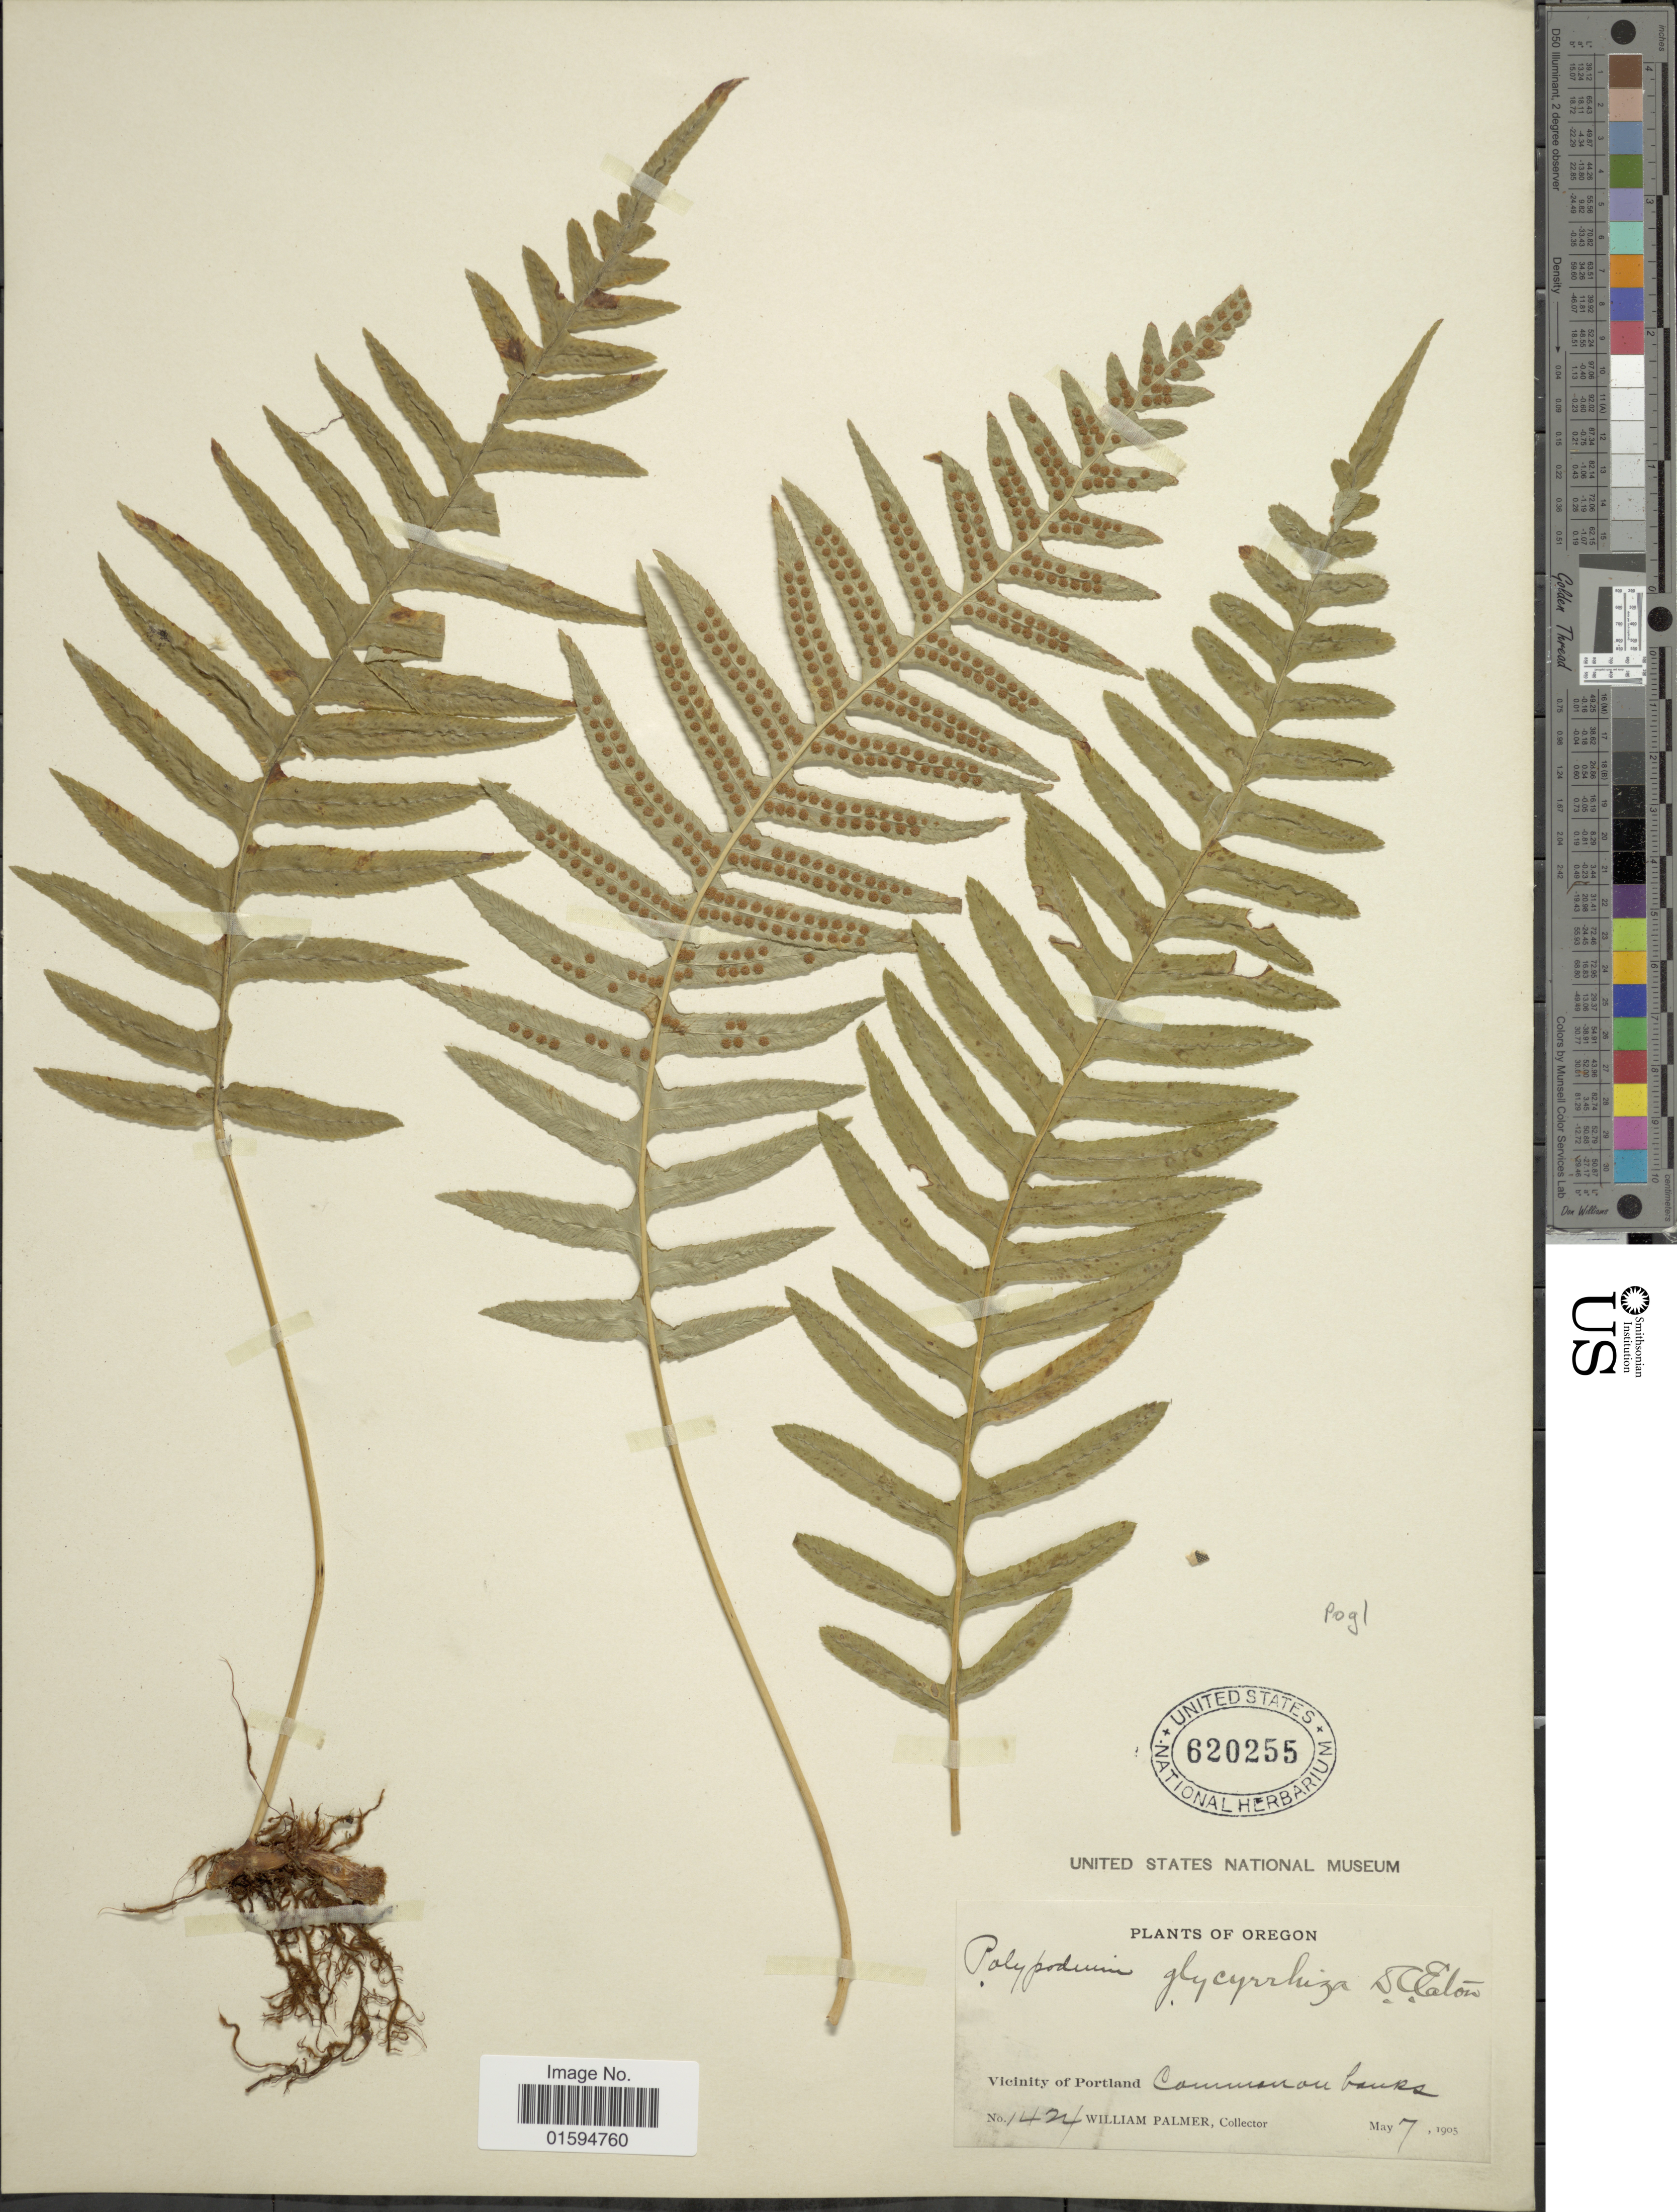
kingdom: Plantae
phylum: Tracheophyta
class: Polypodiopsida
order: Polypodiales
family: Polypodiaceae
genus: Polypodium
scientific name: Polypodium glycyrrhiza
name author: D.C. Eaton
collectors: W. Palmer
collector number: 1424*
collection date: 1905-05-07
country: United States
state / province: Oregon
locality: Vicinity of Portland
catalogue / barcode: US 620255